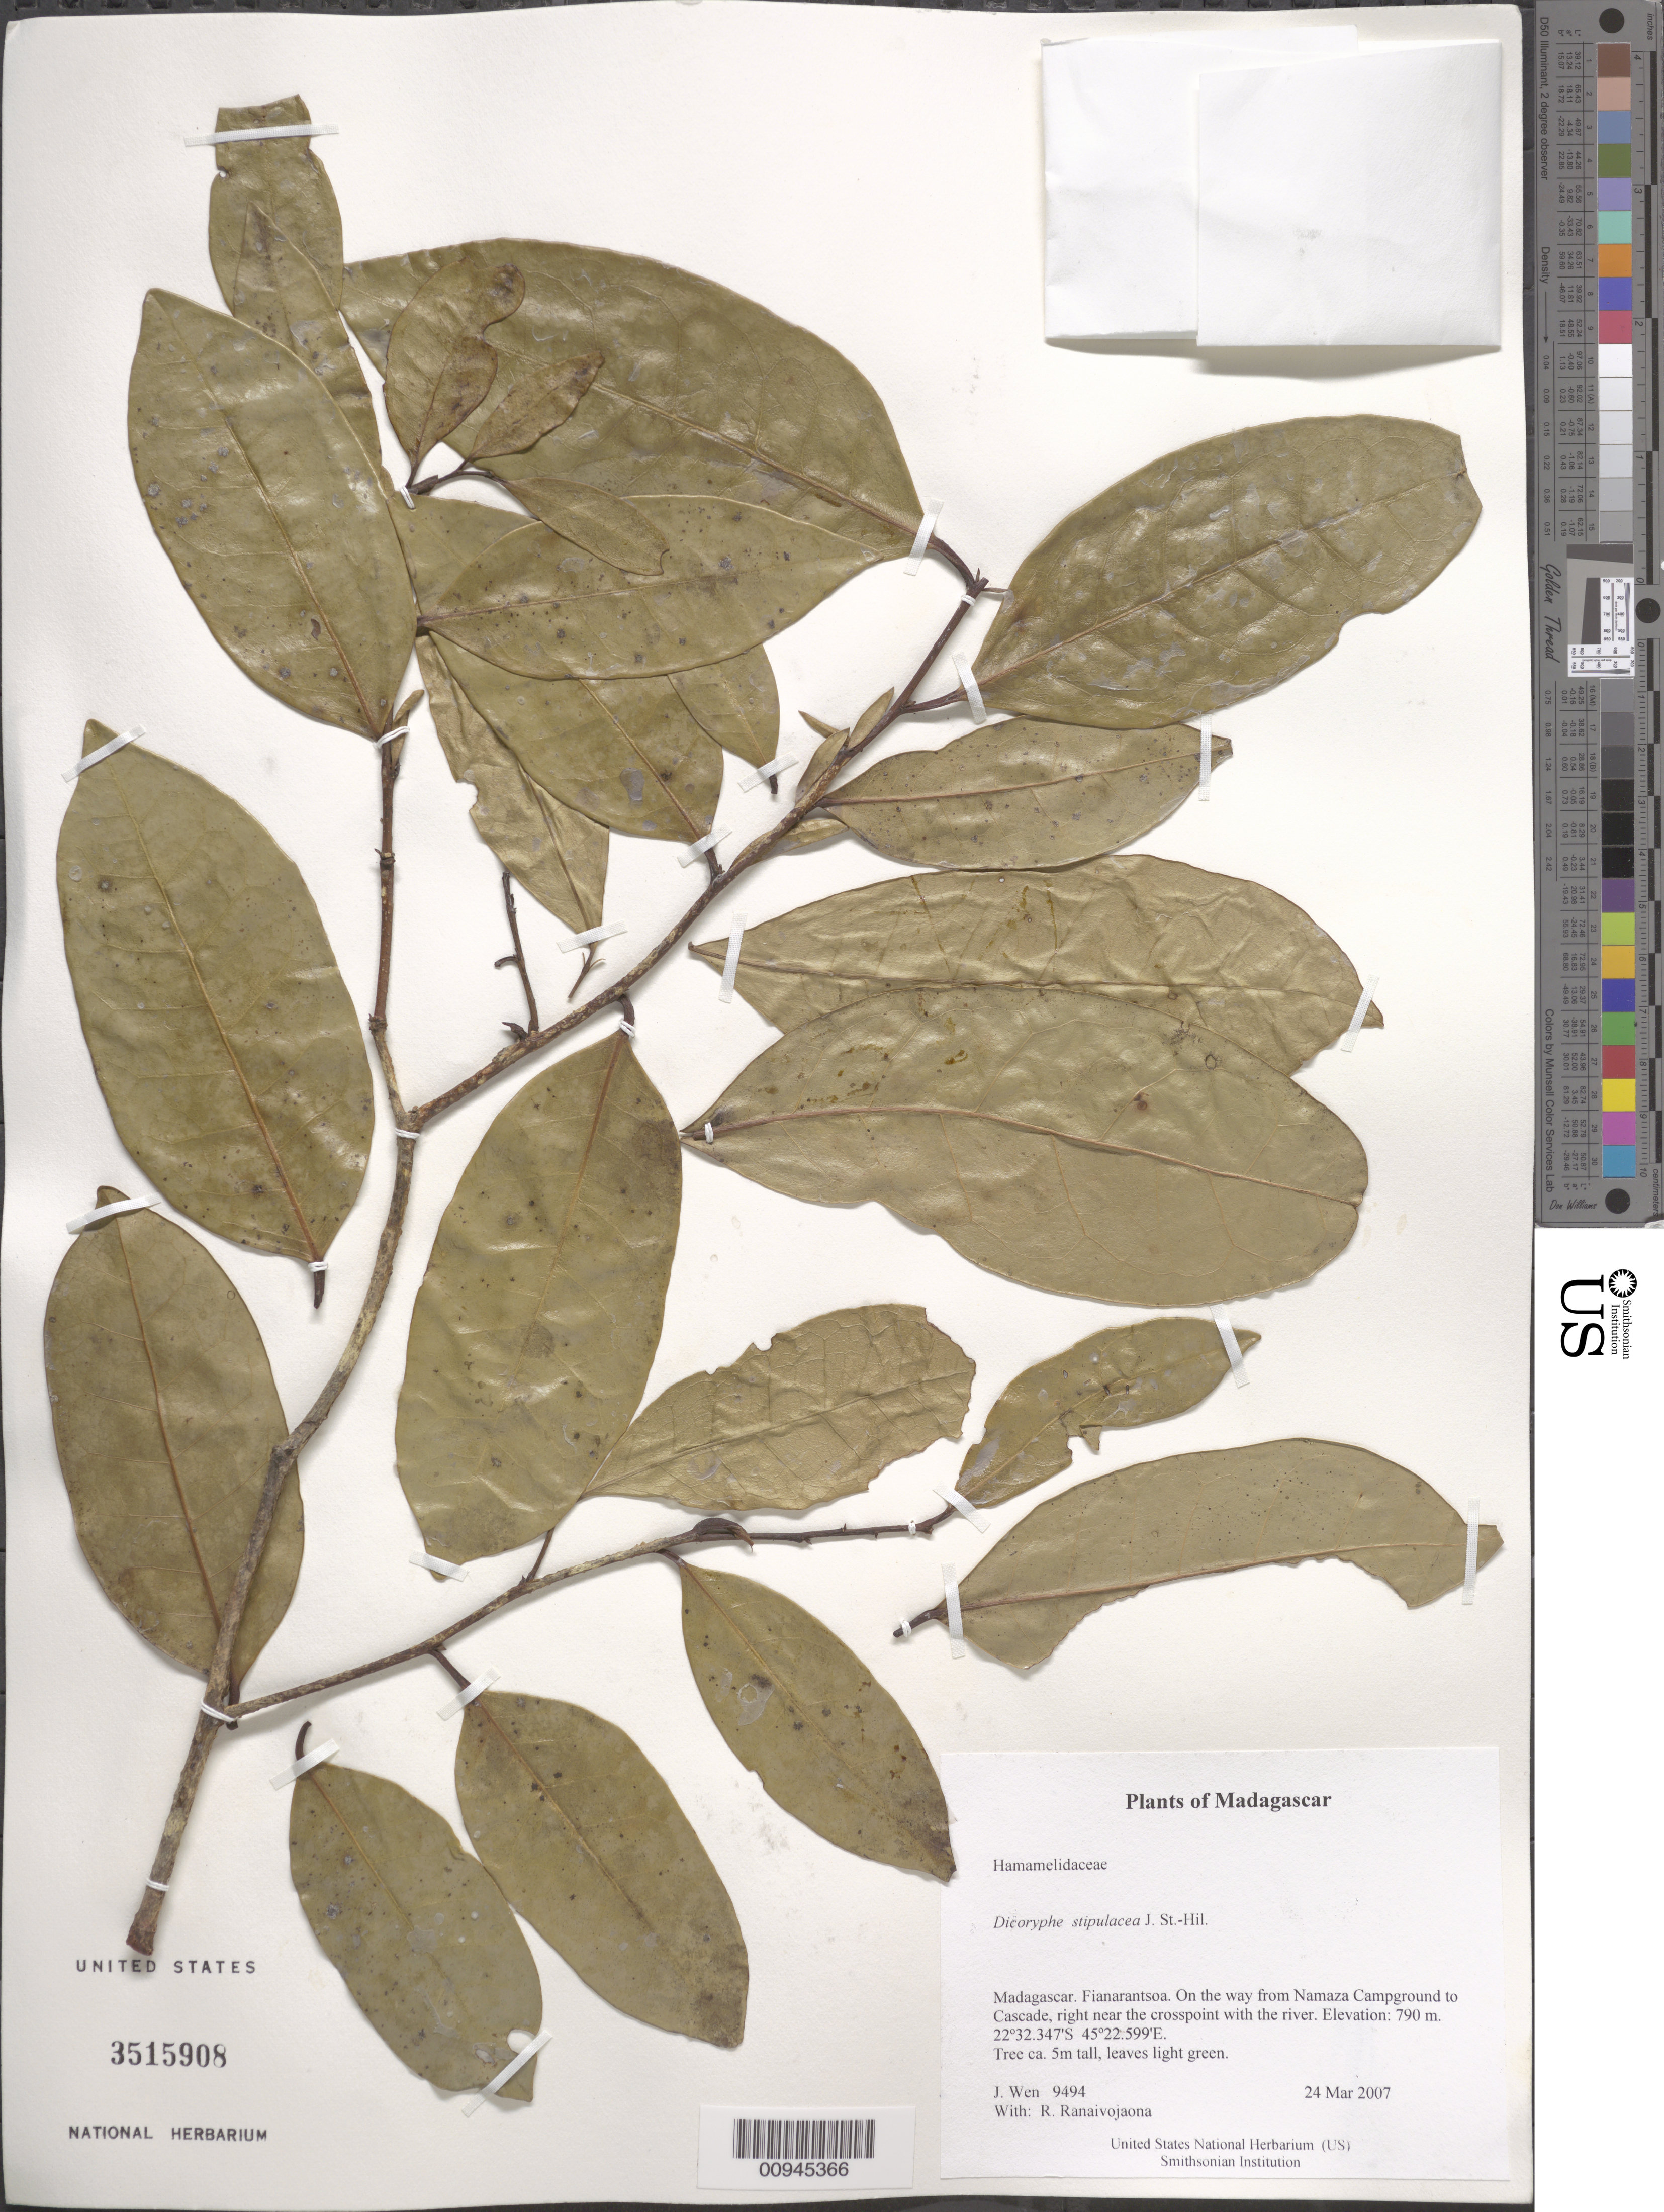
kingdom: Plantae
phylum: Tracheophyta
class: Magnoliopsida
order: Saxifragales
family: Hamamelidaceae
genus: Dicoryphe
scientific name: Dicoryphe stipulacea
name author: J. St.-Hil.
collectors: J. Wen & R. Ranaivojaona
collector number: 9494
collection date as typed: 24 Mar 2007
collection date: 2007-03-24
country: Madagascar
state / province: Ihorombe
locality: On the way from Namaza Campground to Cascade, right near the crosspoint with the river.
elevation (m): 790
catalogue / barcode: US 3515908